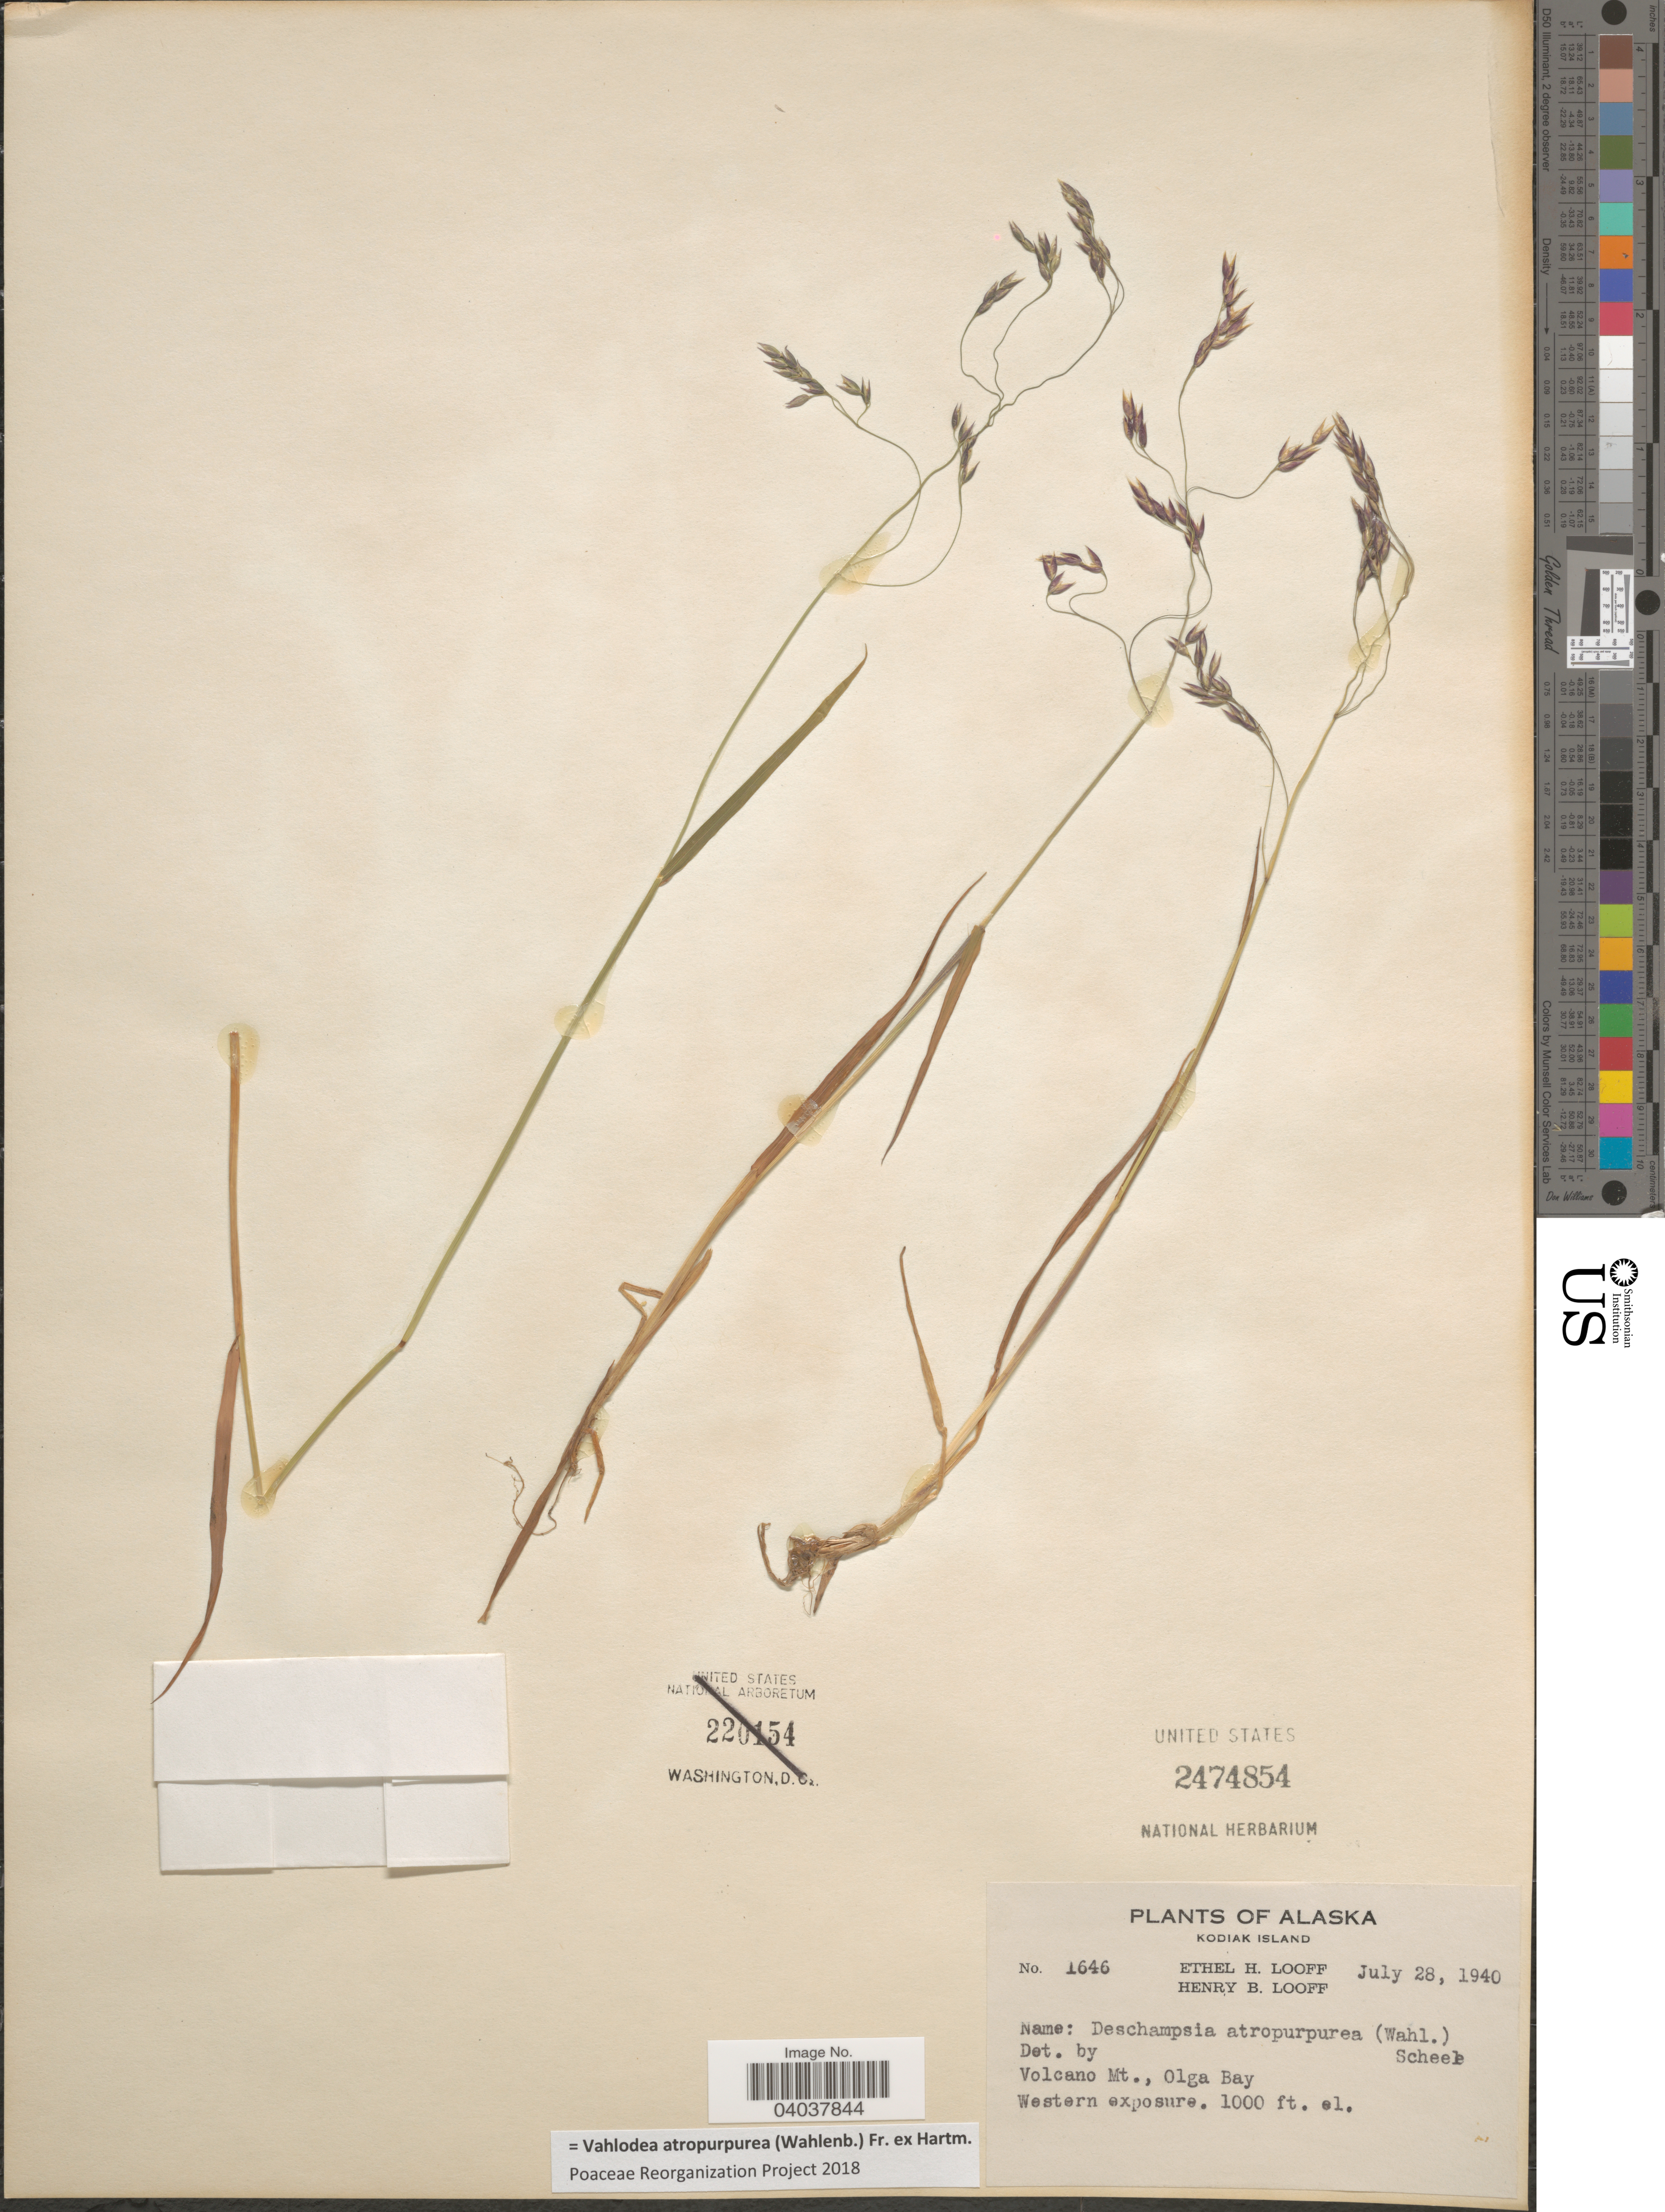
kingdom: Plantae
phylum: Tracheophyta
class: Liliopsida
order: Poales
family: Poaceae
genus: Vahlodea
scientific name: Vahlodea atropurpurea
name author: (Wahlenb.) Fr. ex Hartm.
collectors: E. Looff & H. Looff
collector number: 1646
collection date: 1940-07-28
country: United States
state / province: Alaska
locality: Kodiak Island. Volcano Mt., Olga Bay. Western exposure.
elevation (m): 305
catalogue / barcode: US 2474854